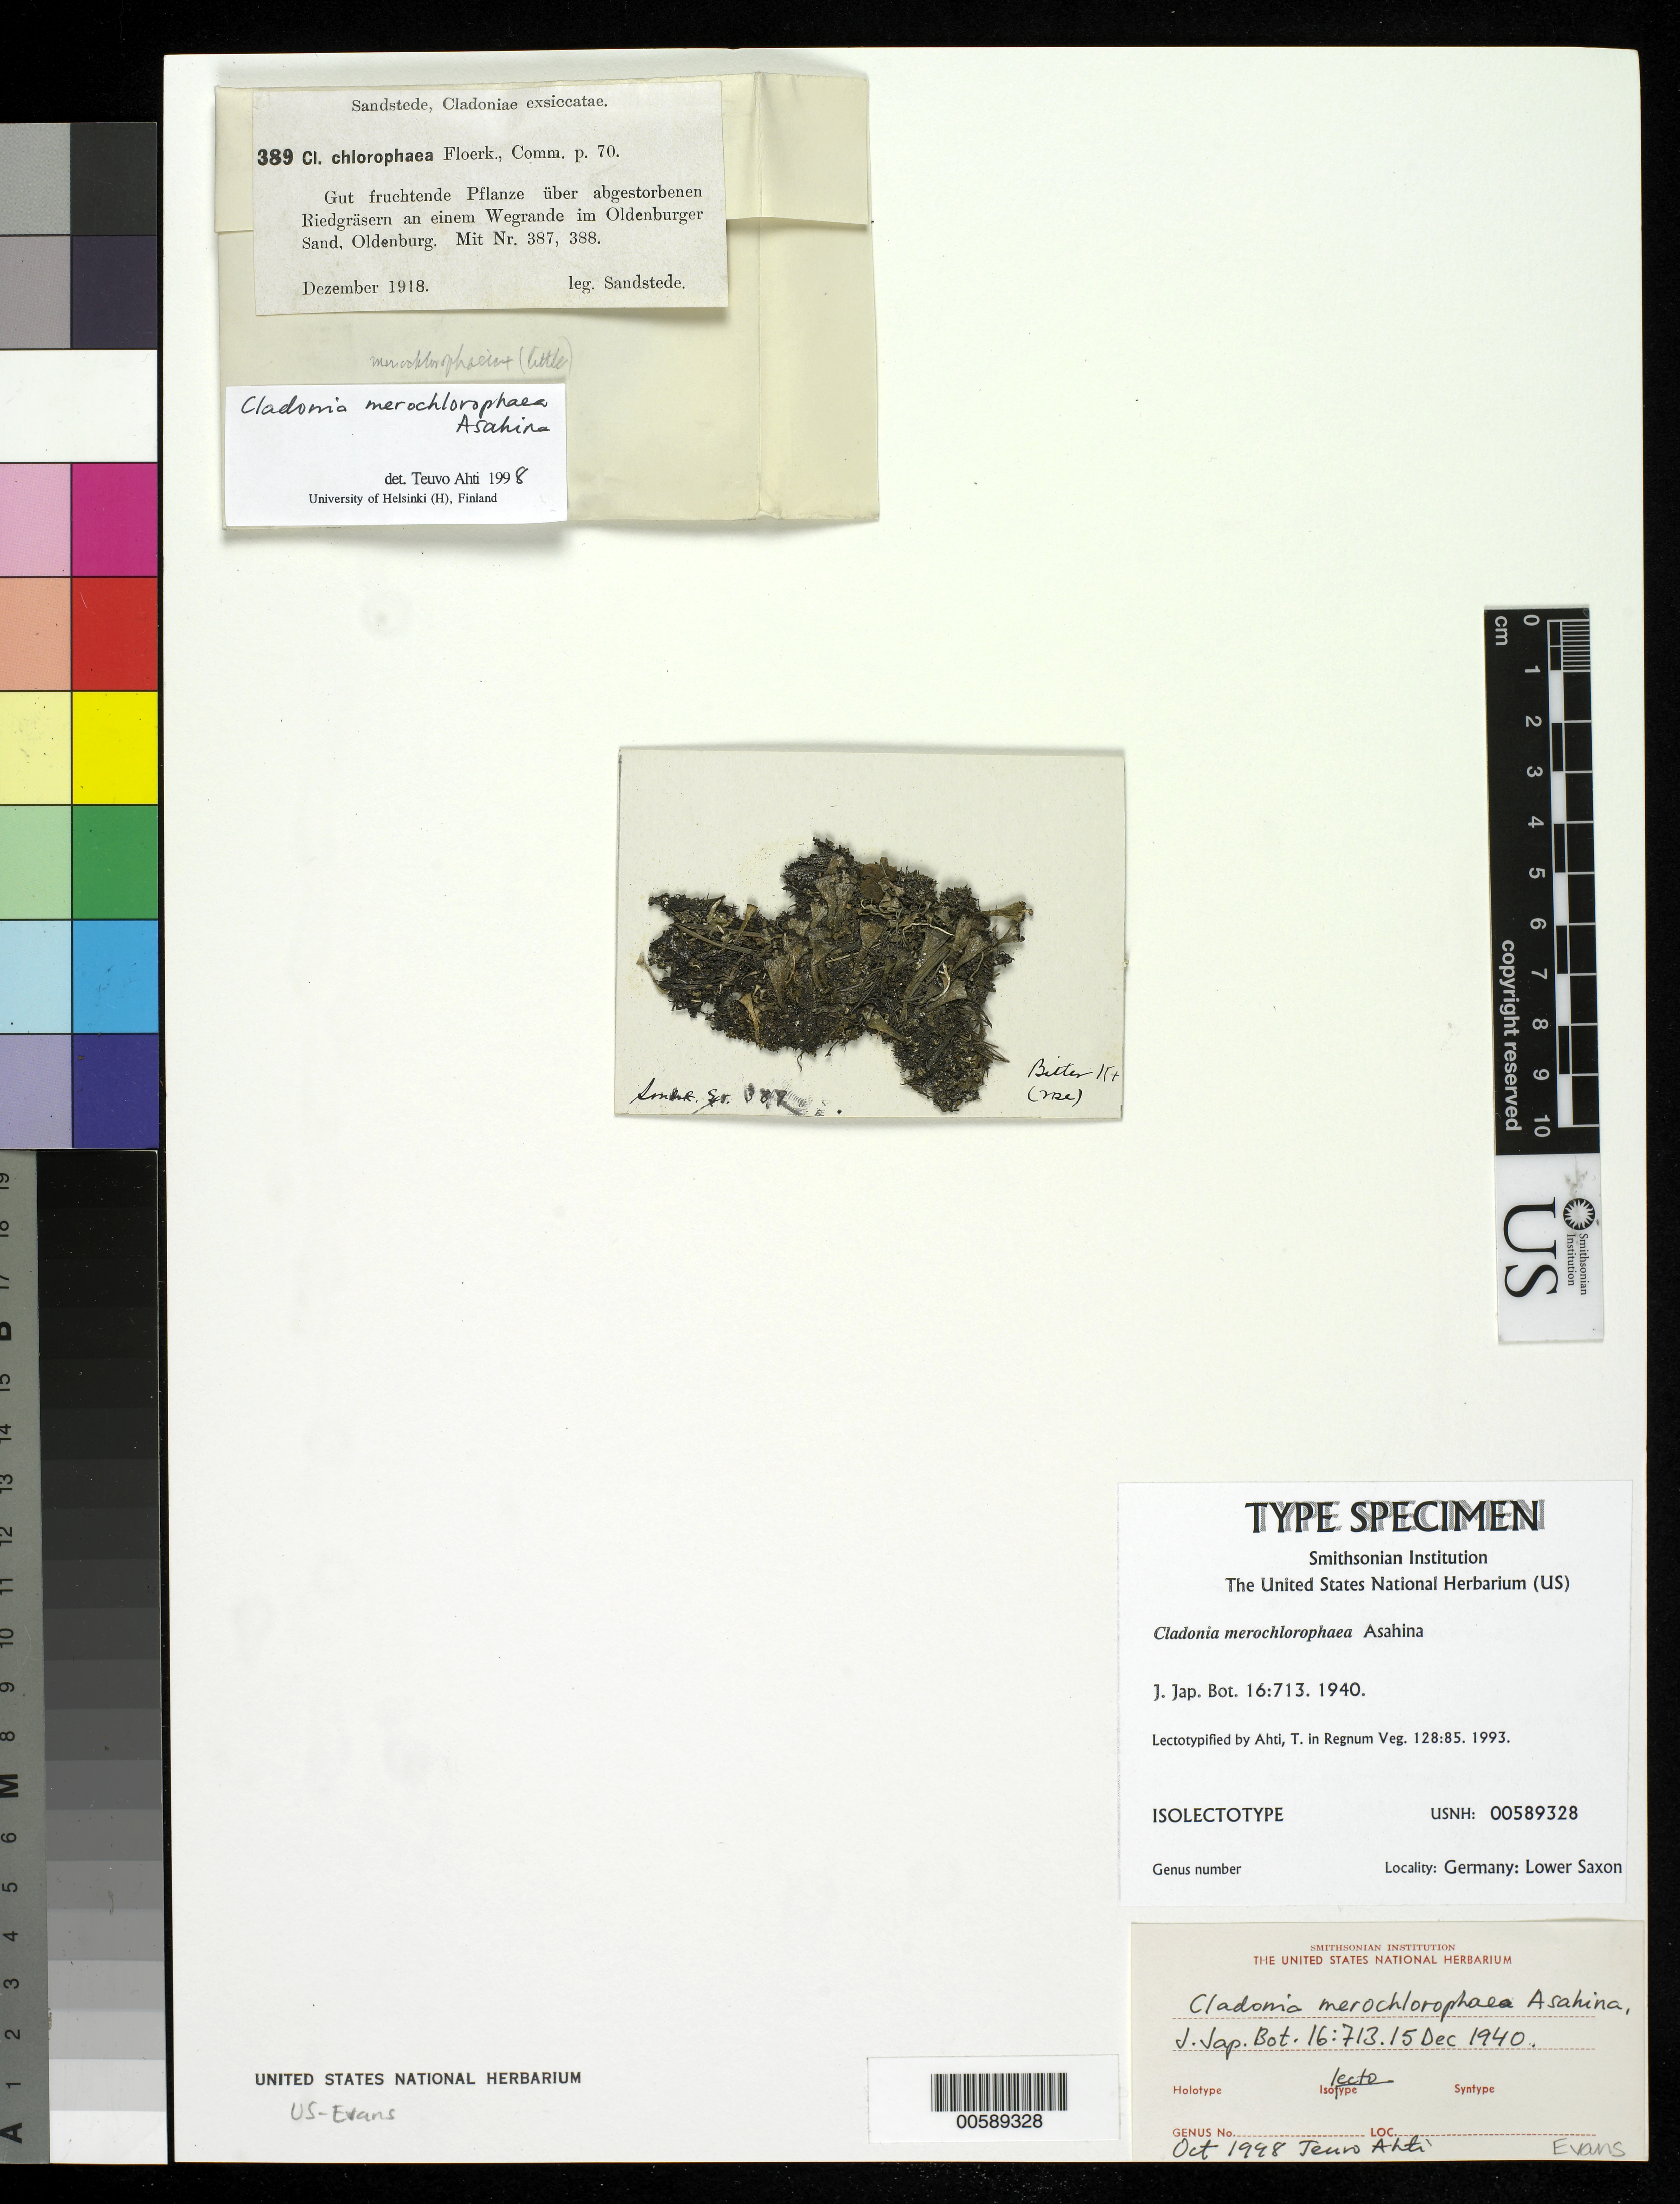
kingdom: Fungi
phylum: Ascomycota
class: Lecanoromycetes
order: Lecanorales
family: Cladoniaceae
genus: Cladonia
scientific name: Cladonia merochlorophaea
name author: Asahina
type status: Isolectotype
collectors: H. Sandstede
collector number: Sandst., Clad. Exs. 389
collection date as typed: Dec 1918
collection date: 1918-12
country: Germany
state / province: Niedersachsen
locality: Oldenburger Sand.